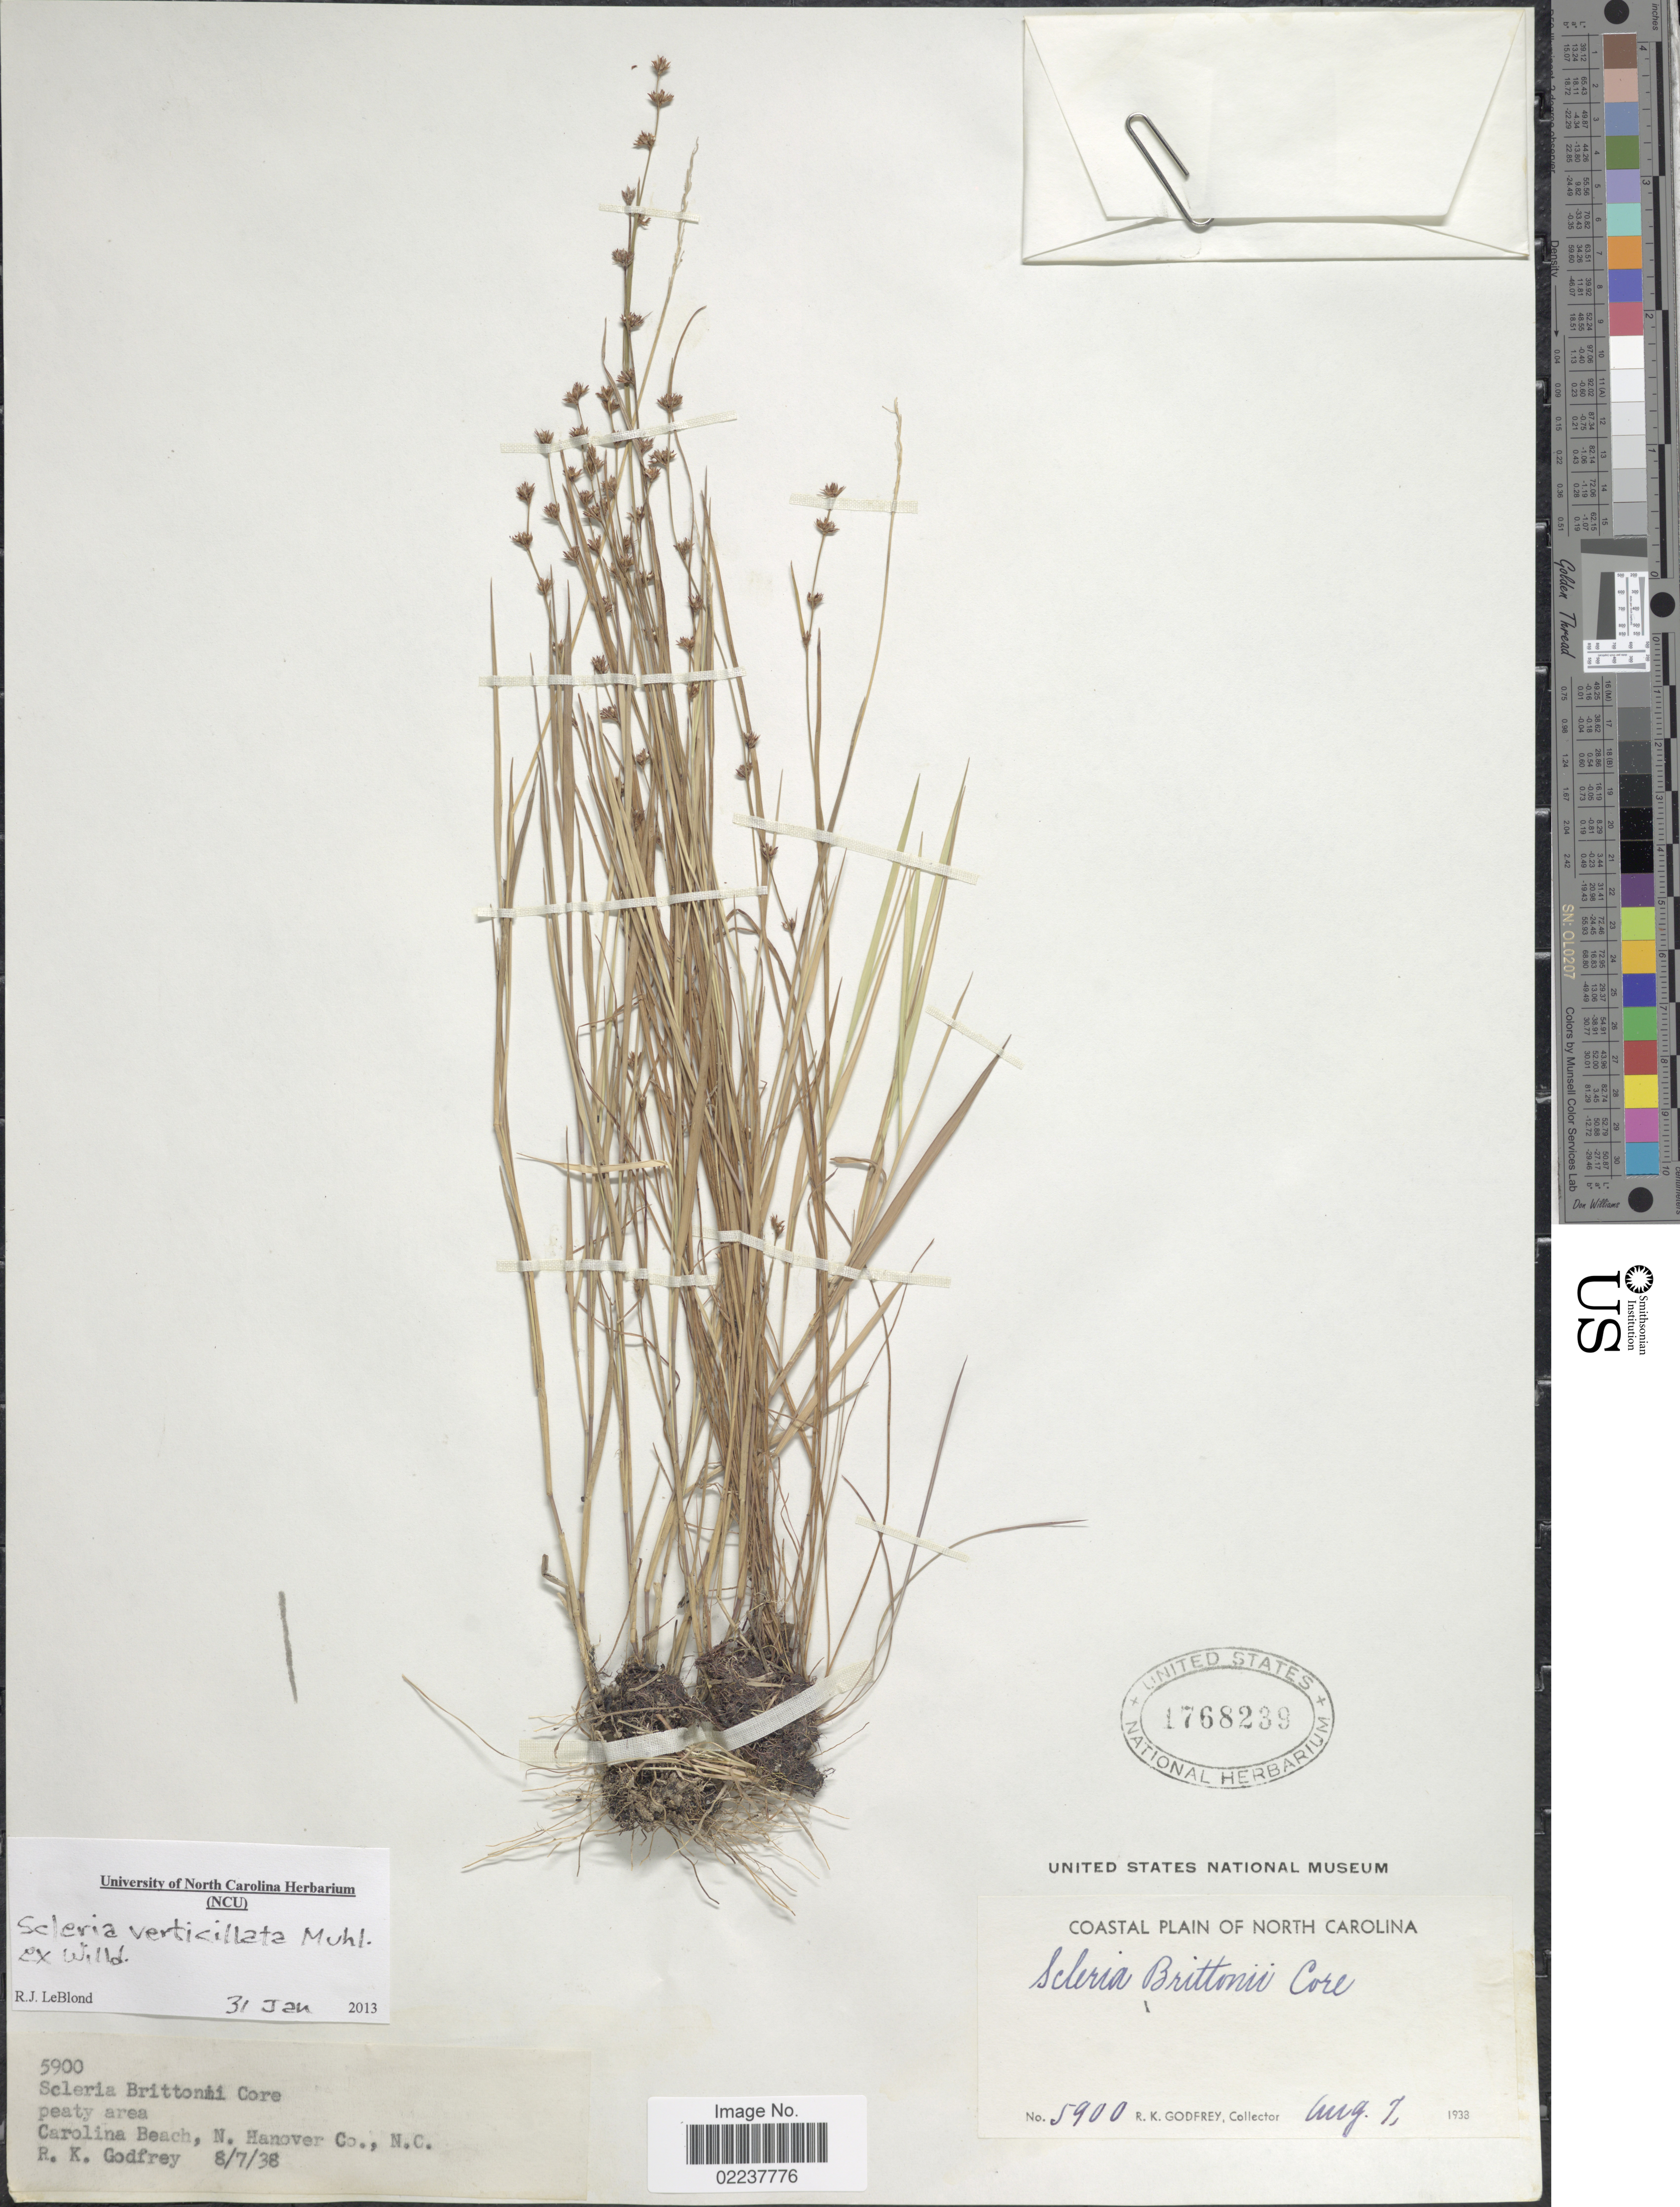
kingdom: Plantae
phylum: Tracheophyta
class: Liliopsida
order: Poales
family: Cyperaceae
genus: Scleria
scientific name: Scleria verticillata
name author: Muhl. ex Willd.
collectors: R. K. Godfrey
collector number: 5900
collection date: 1938-08-07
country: United States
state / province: North Carolina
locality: Carolina Beach, N. Hanover Co.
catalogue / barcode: US 1768239